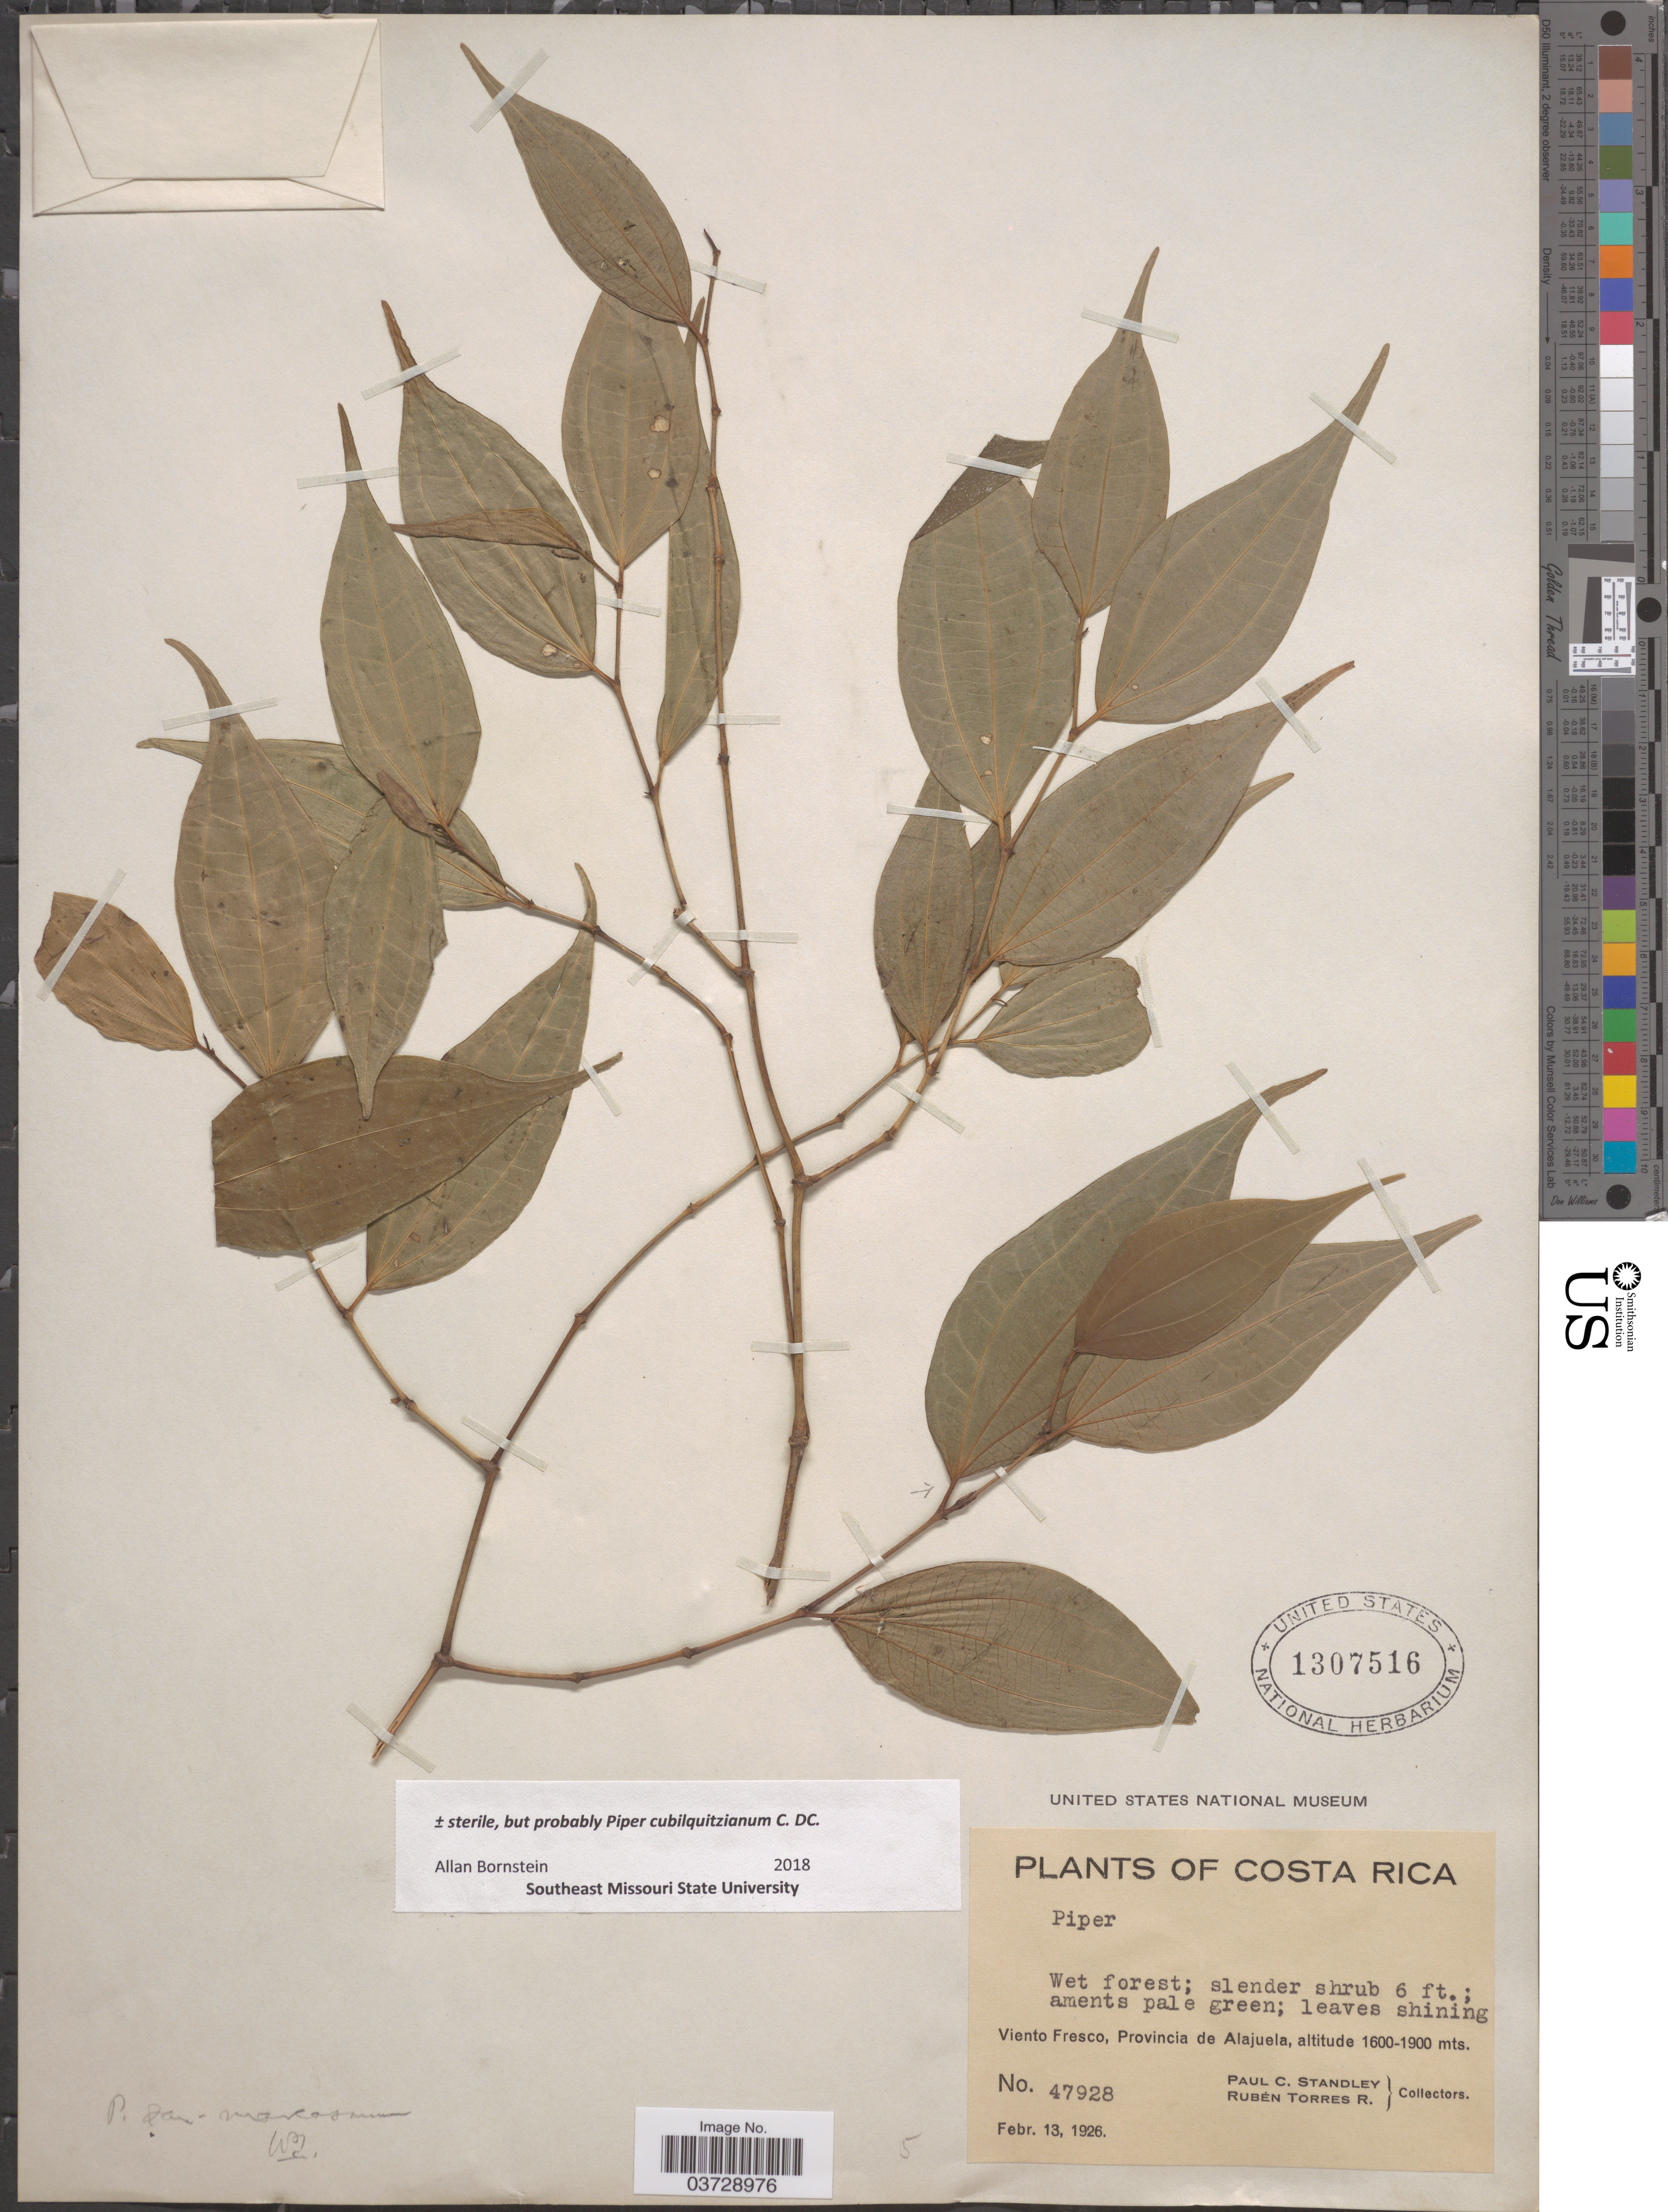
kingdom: Plantae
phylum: Tracheophyta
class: Magnoliopsida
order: Piperales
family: Piperaceae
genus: Piper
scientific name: Piper cubilquitzianum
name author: C. DC.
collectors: P. C. Standley & R. Torres Rojas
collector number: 47928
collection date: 1926-02-13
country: Costa Rica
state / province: Alajuela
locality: Viento Fresco.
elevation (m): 1600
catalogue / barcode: US 1307516